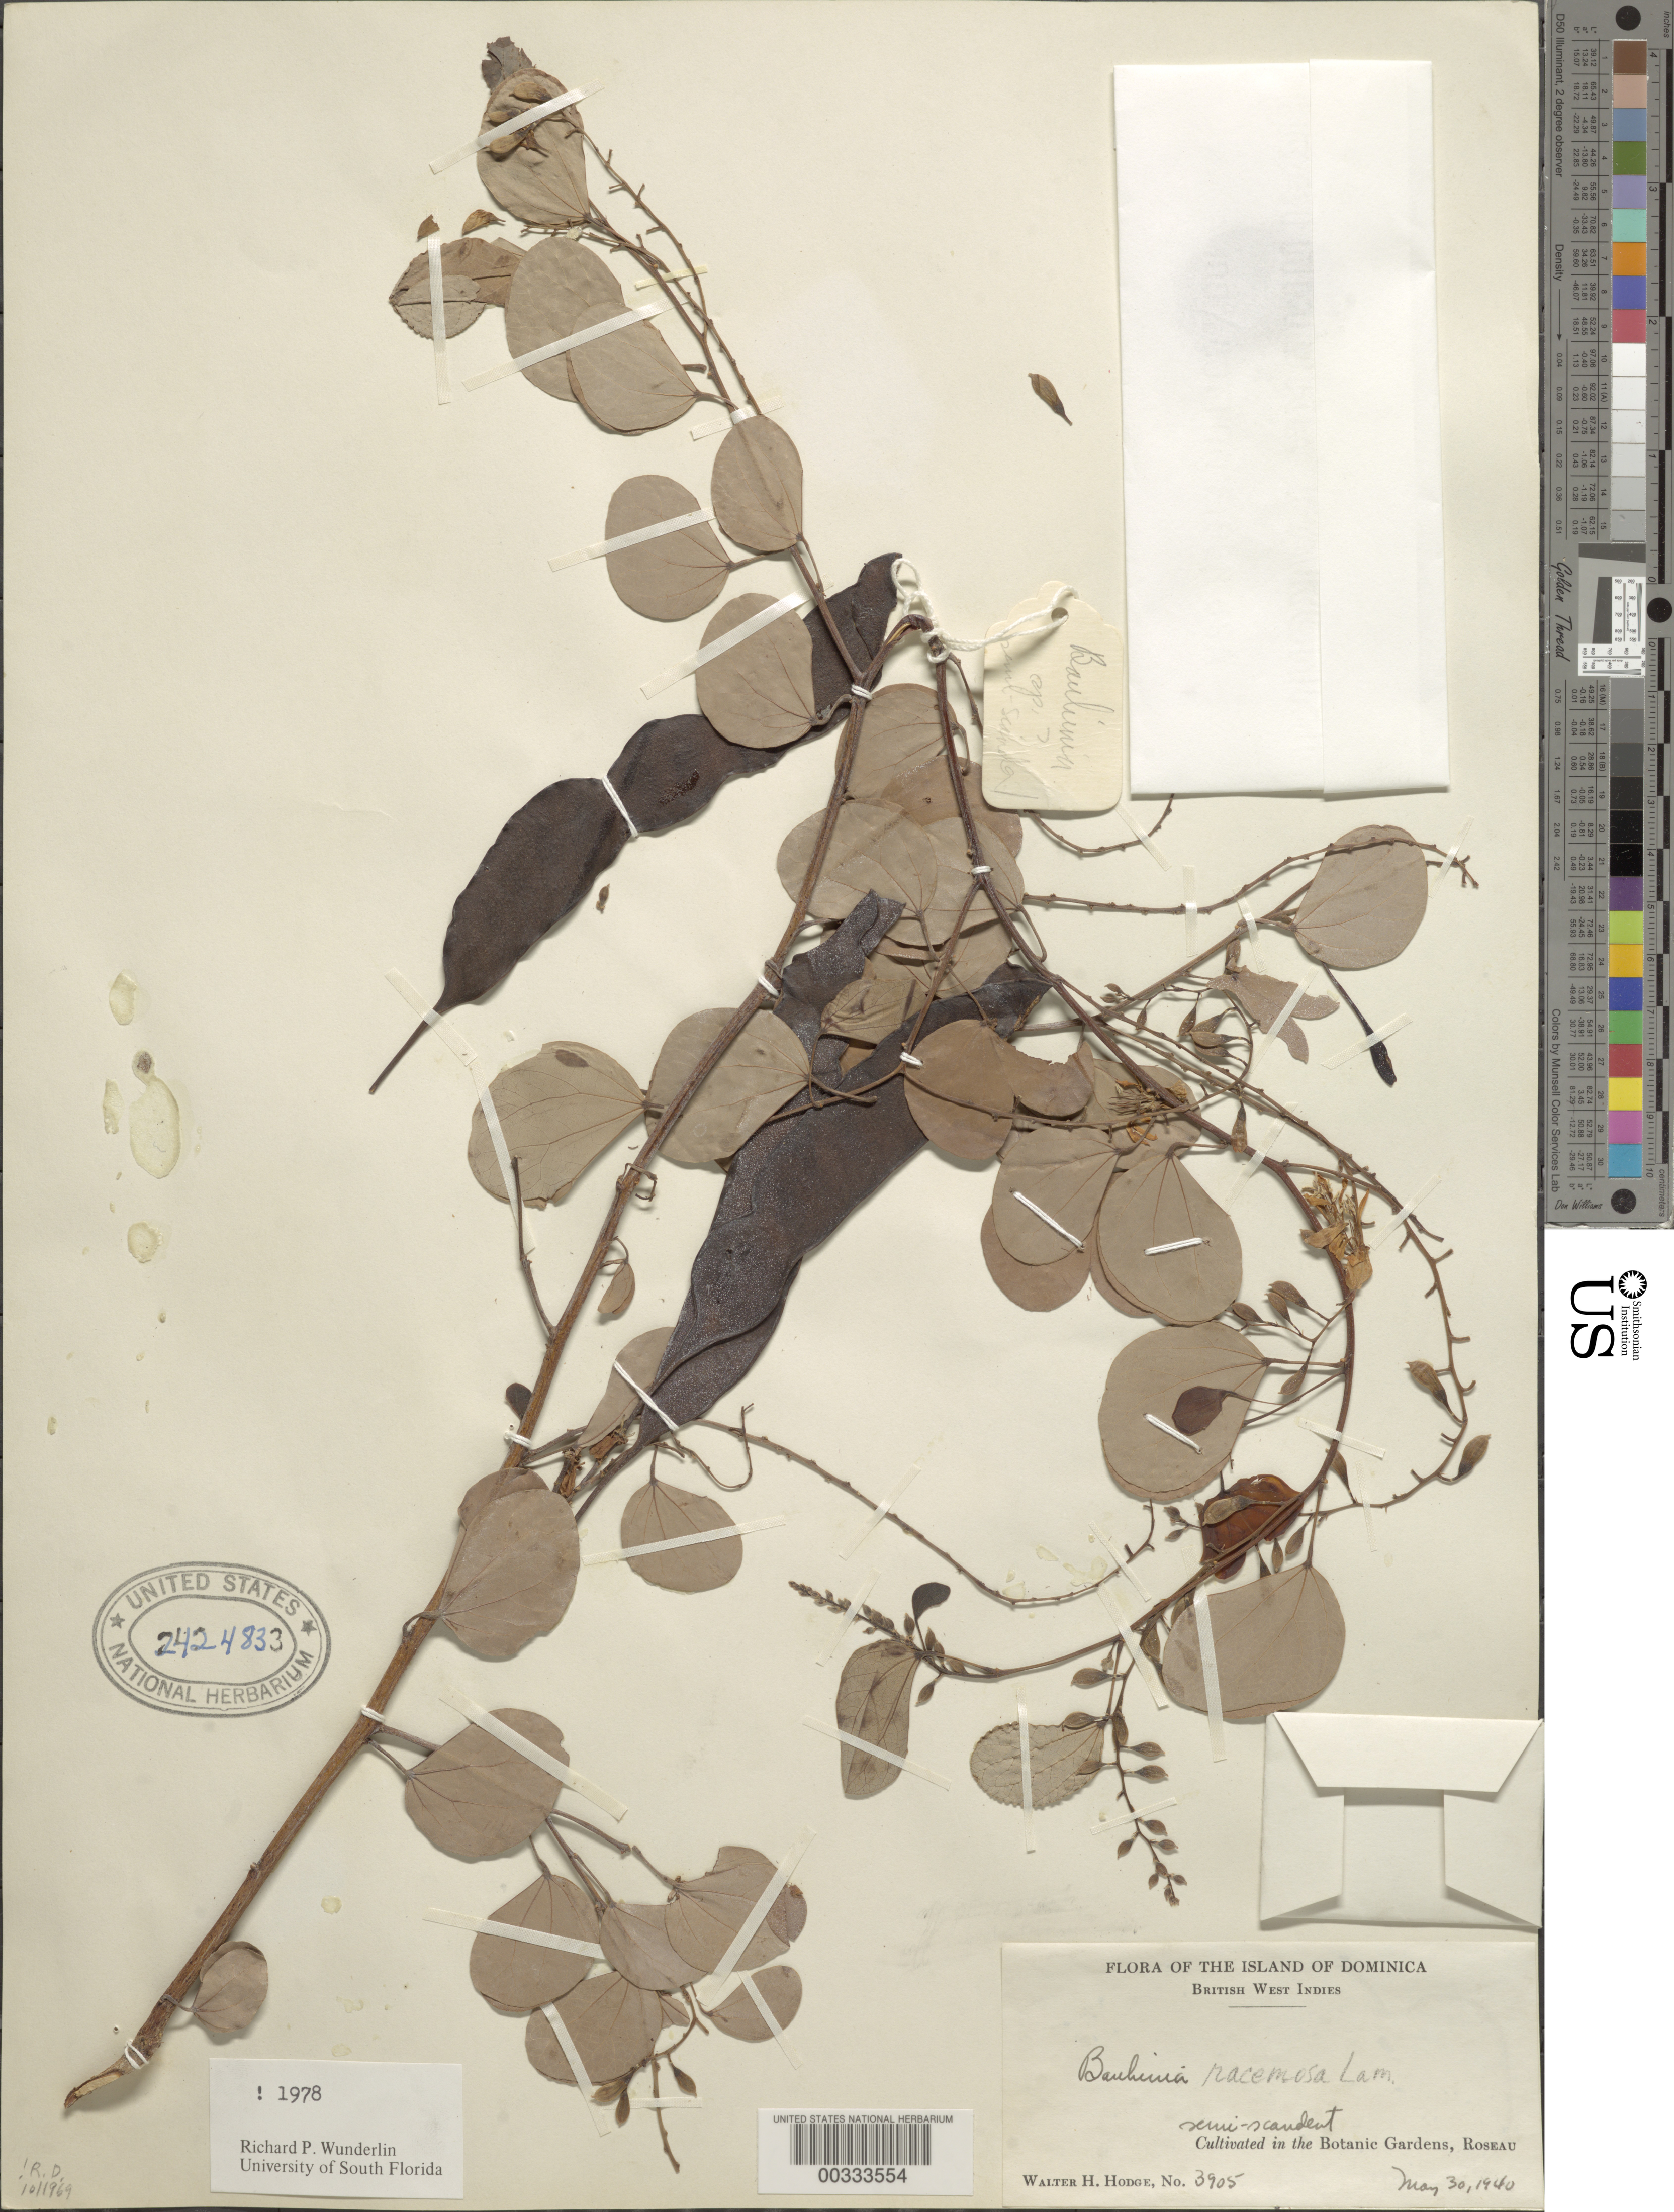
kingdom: Plantae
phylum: Tracheophyta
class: Magnoliopsida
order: Fabales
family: Fabaceae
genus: Bauhinia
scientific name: Bauhinia racemosa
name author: Lam.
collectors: W. Hodge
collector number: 3905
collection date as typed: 30 May 1940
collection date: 1940-05-30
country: Dominica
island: Dominica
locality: Botanic garden, roseau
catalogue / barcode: US 2424833